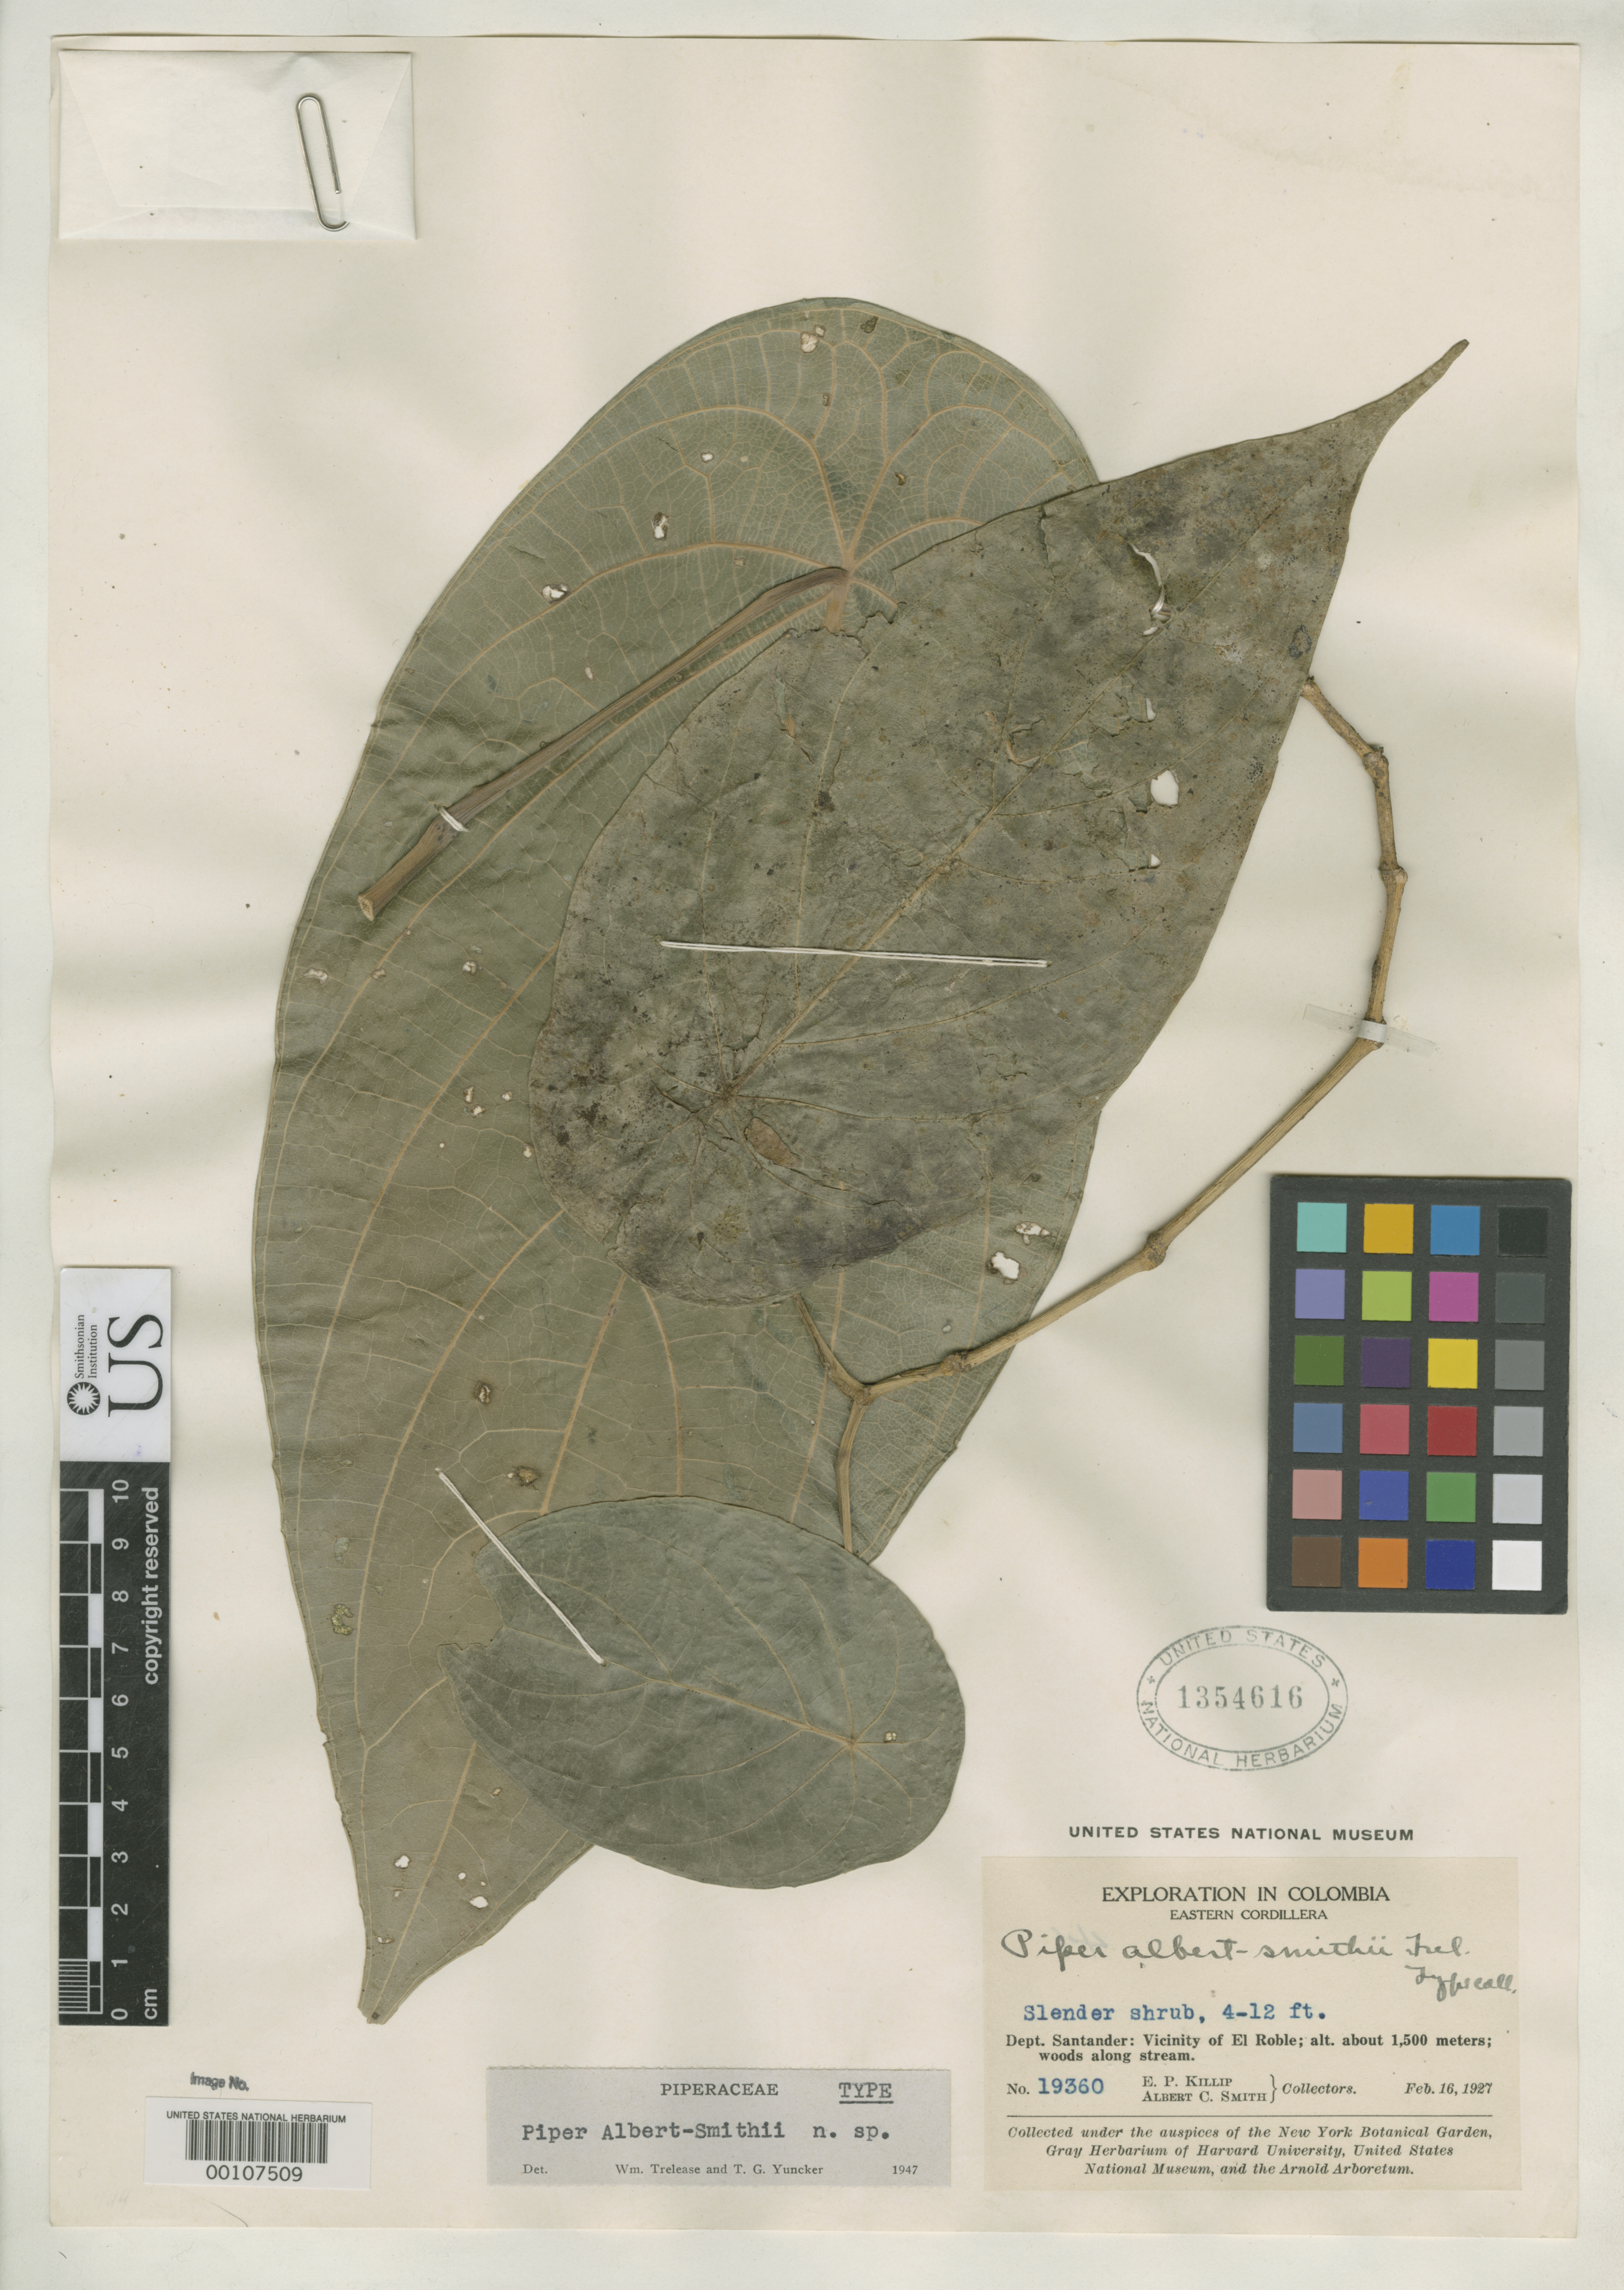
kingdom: Plantae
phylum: Tracheophyta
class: Magnoliopsida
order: Piperales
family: Piperaceae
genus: Piper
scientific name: Piper albert-smithii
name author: Trel. & Yunck.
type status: Holotype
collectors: E. P. Killip & A. C. Smith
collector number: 19360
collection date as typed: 16 Feb 1927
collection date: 1927-02-16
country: Colombia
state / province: Santander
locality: Eastern Cordillera, vicinity of El Roble.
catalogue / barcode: US 1354616